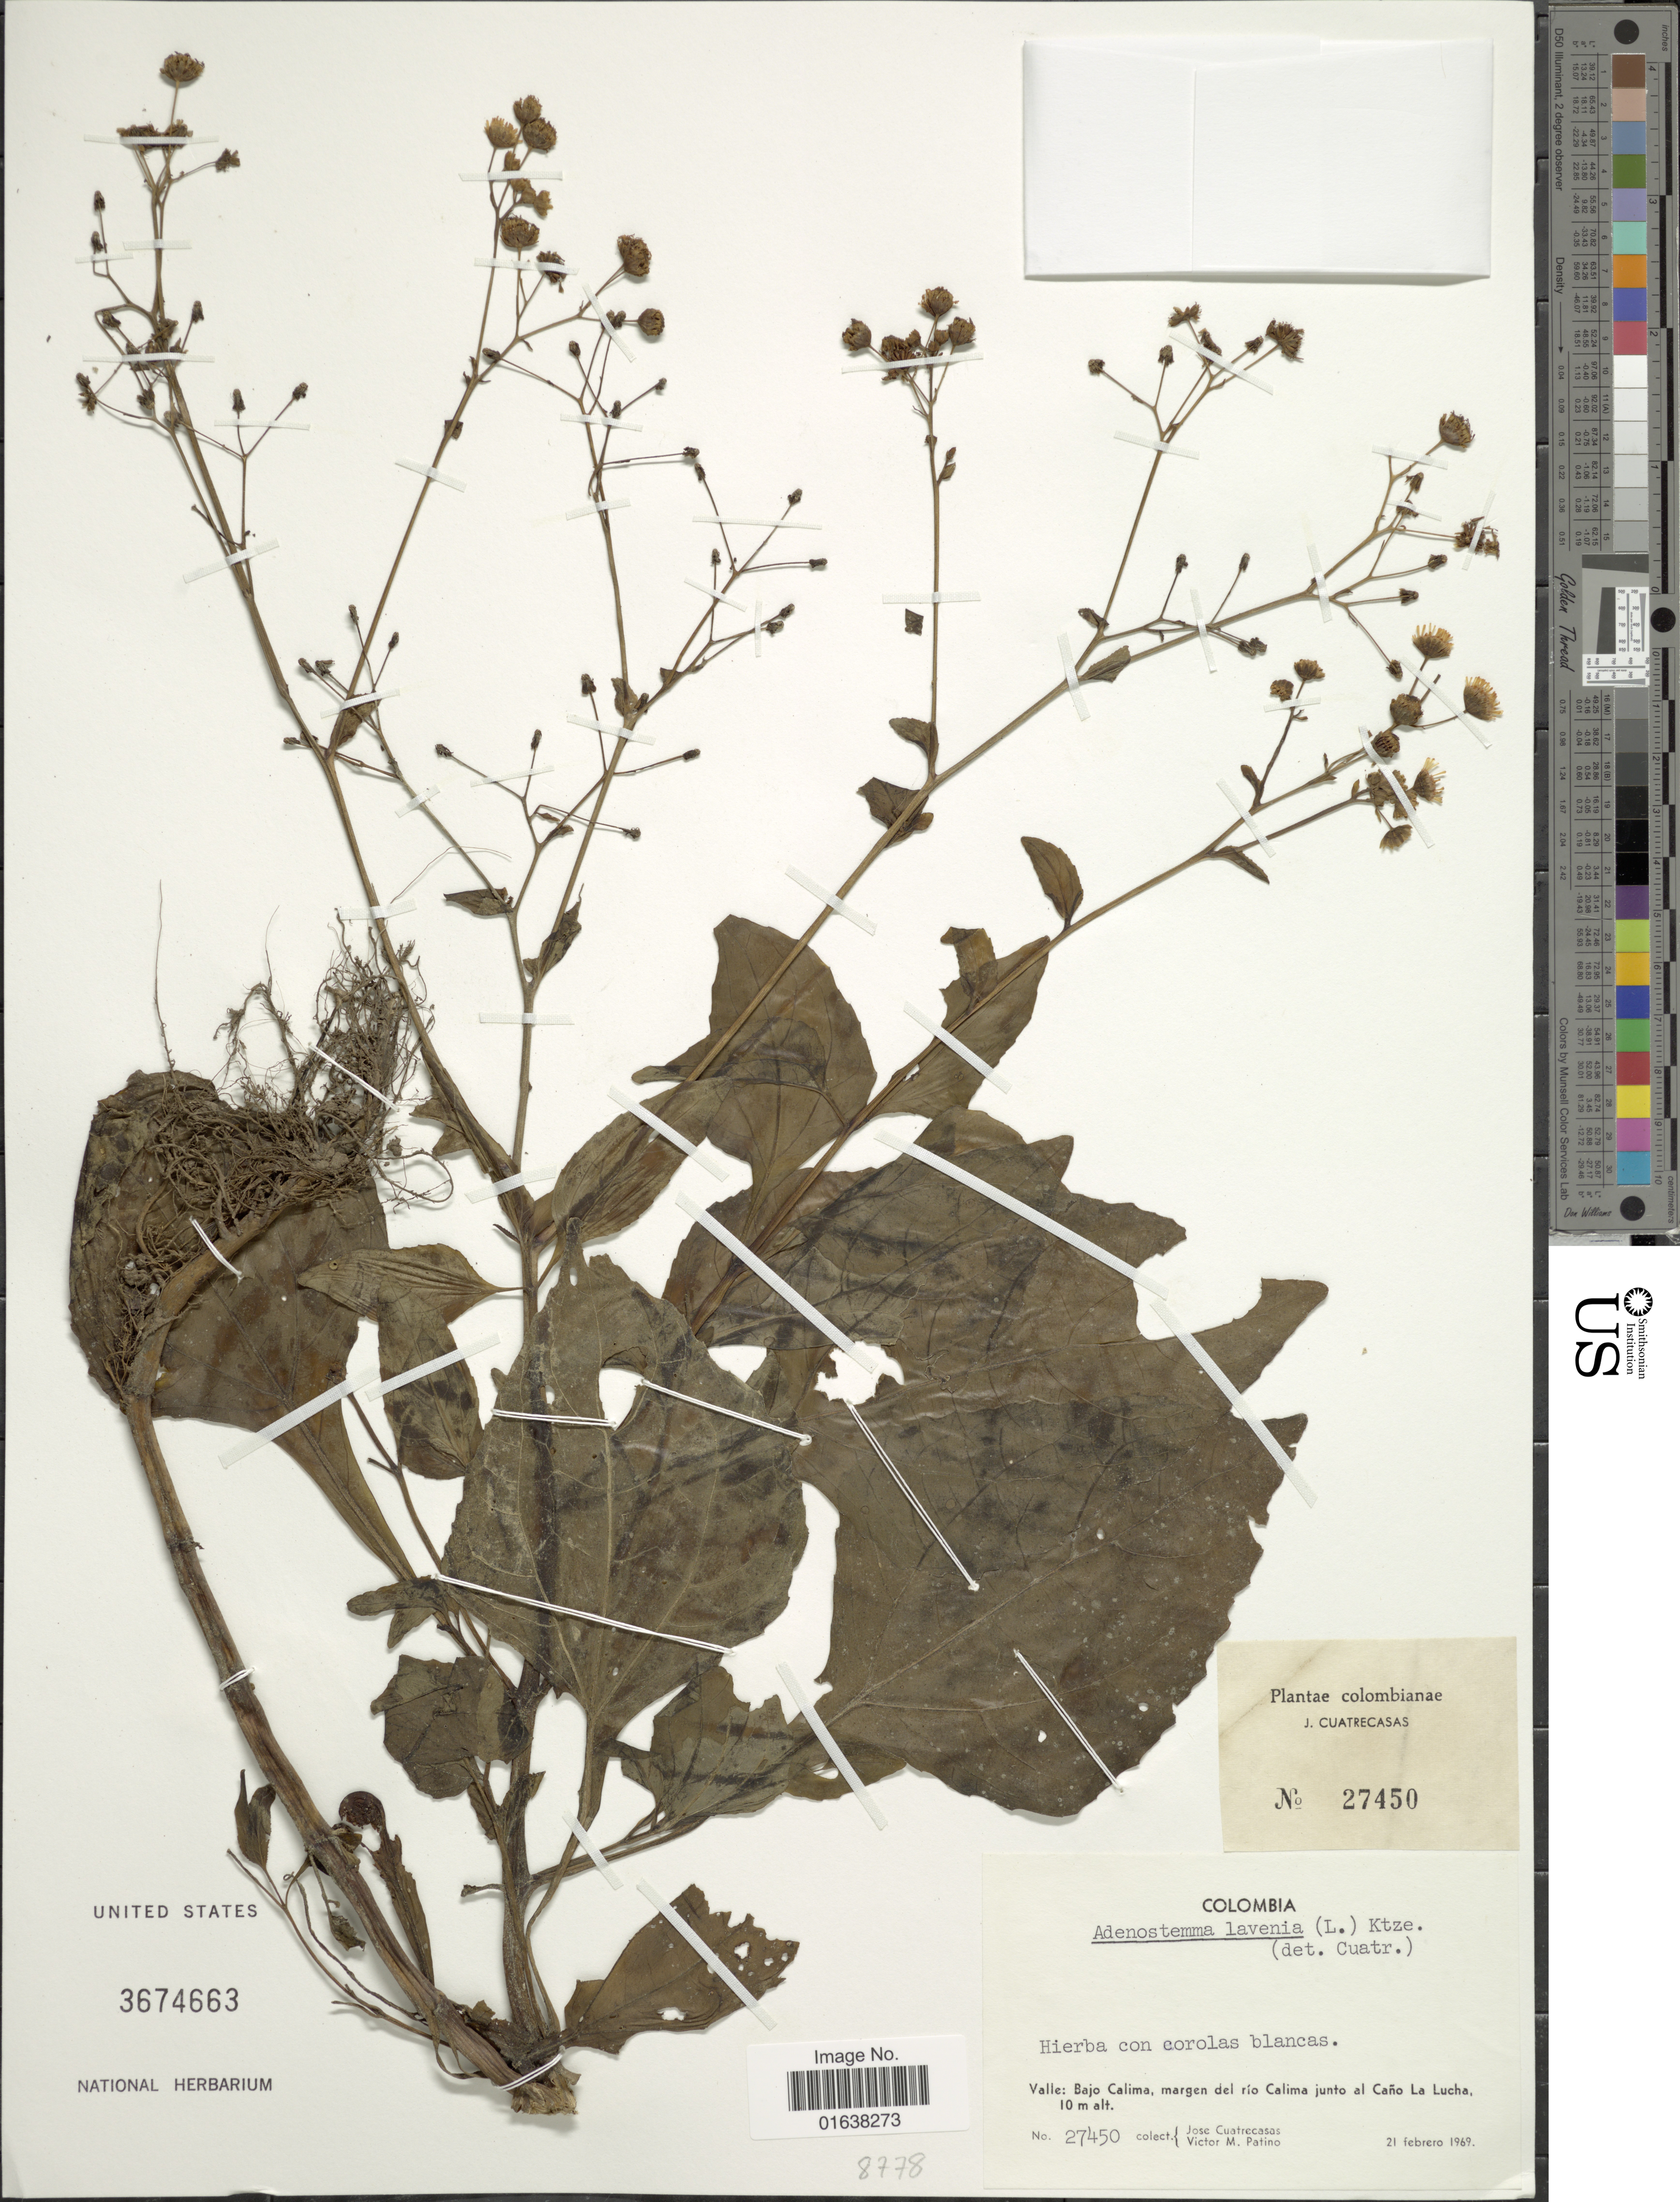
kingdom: Plantae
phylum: Tracheophyta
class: Magnoliopsida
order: Asterales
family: Asteraceae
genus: Adenostemma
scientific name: Adenostemma platyphyllum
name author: Cass.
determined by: Dosil Hiriart, Florencia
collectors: J. Cuatrecasas & V. M. Patiño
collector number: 27450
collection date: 1969-02-21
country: Colombia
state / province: Valle del Cauca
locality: Colombia. Valle: Bajo Calima, margen del rio Calima junto al Caño La Lucha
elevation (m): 10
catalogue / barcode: US 3674663